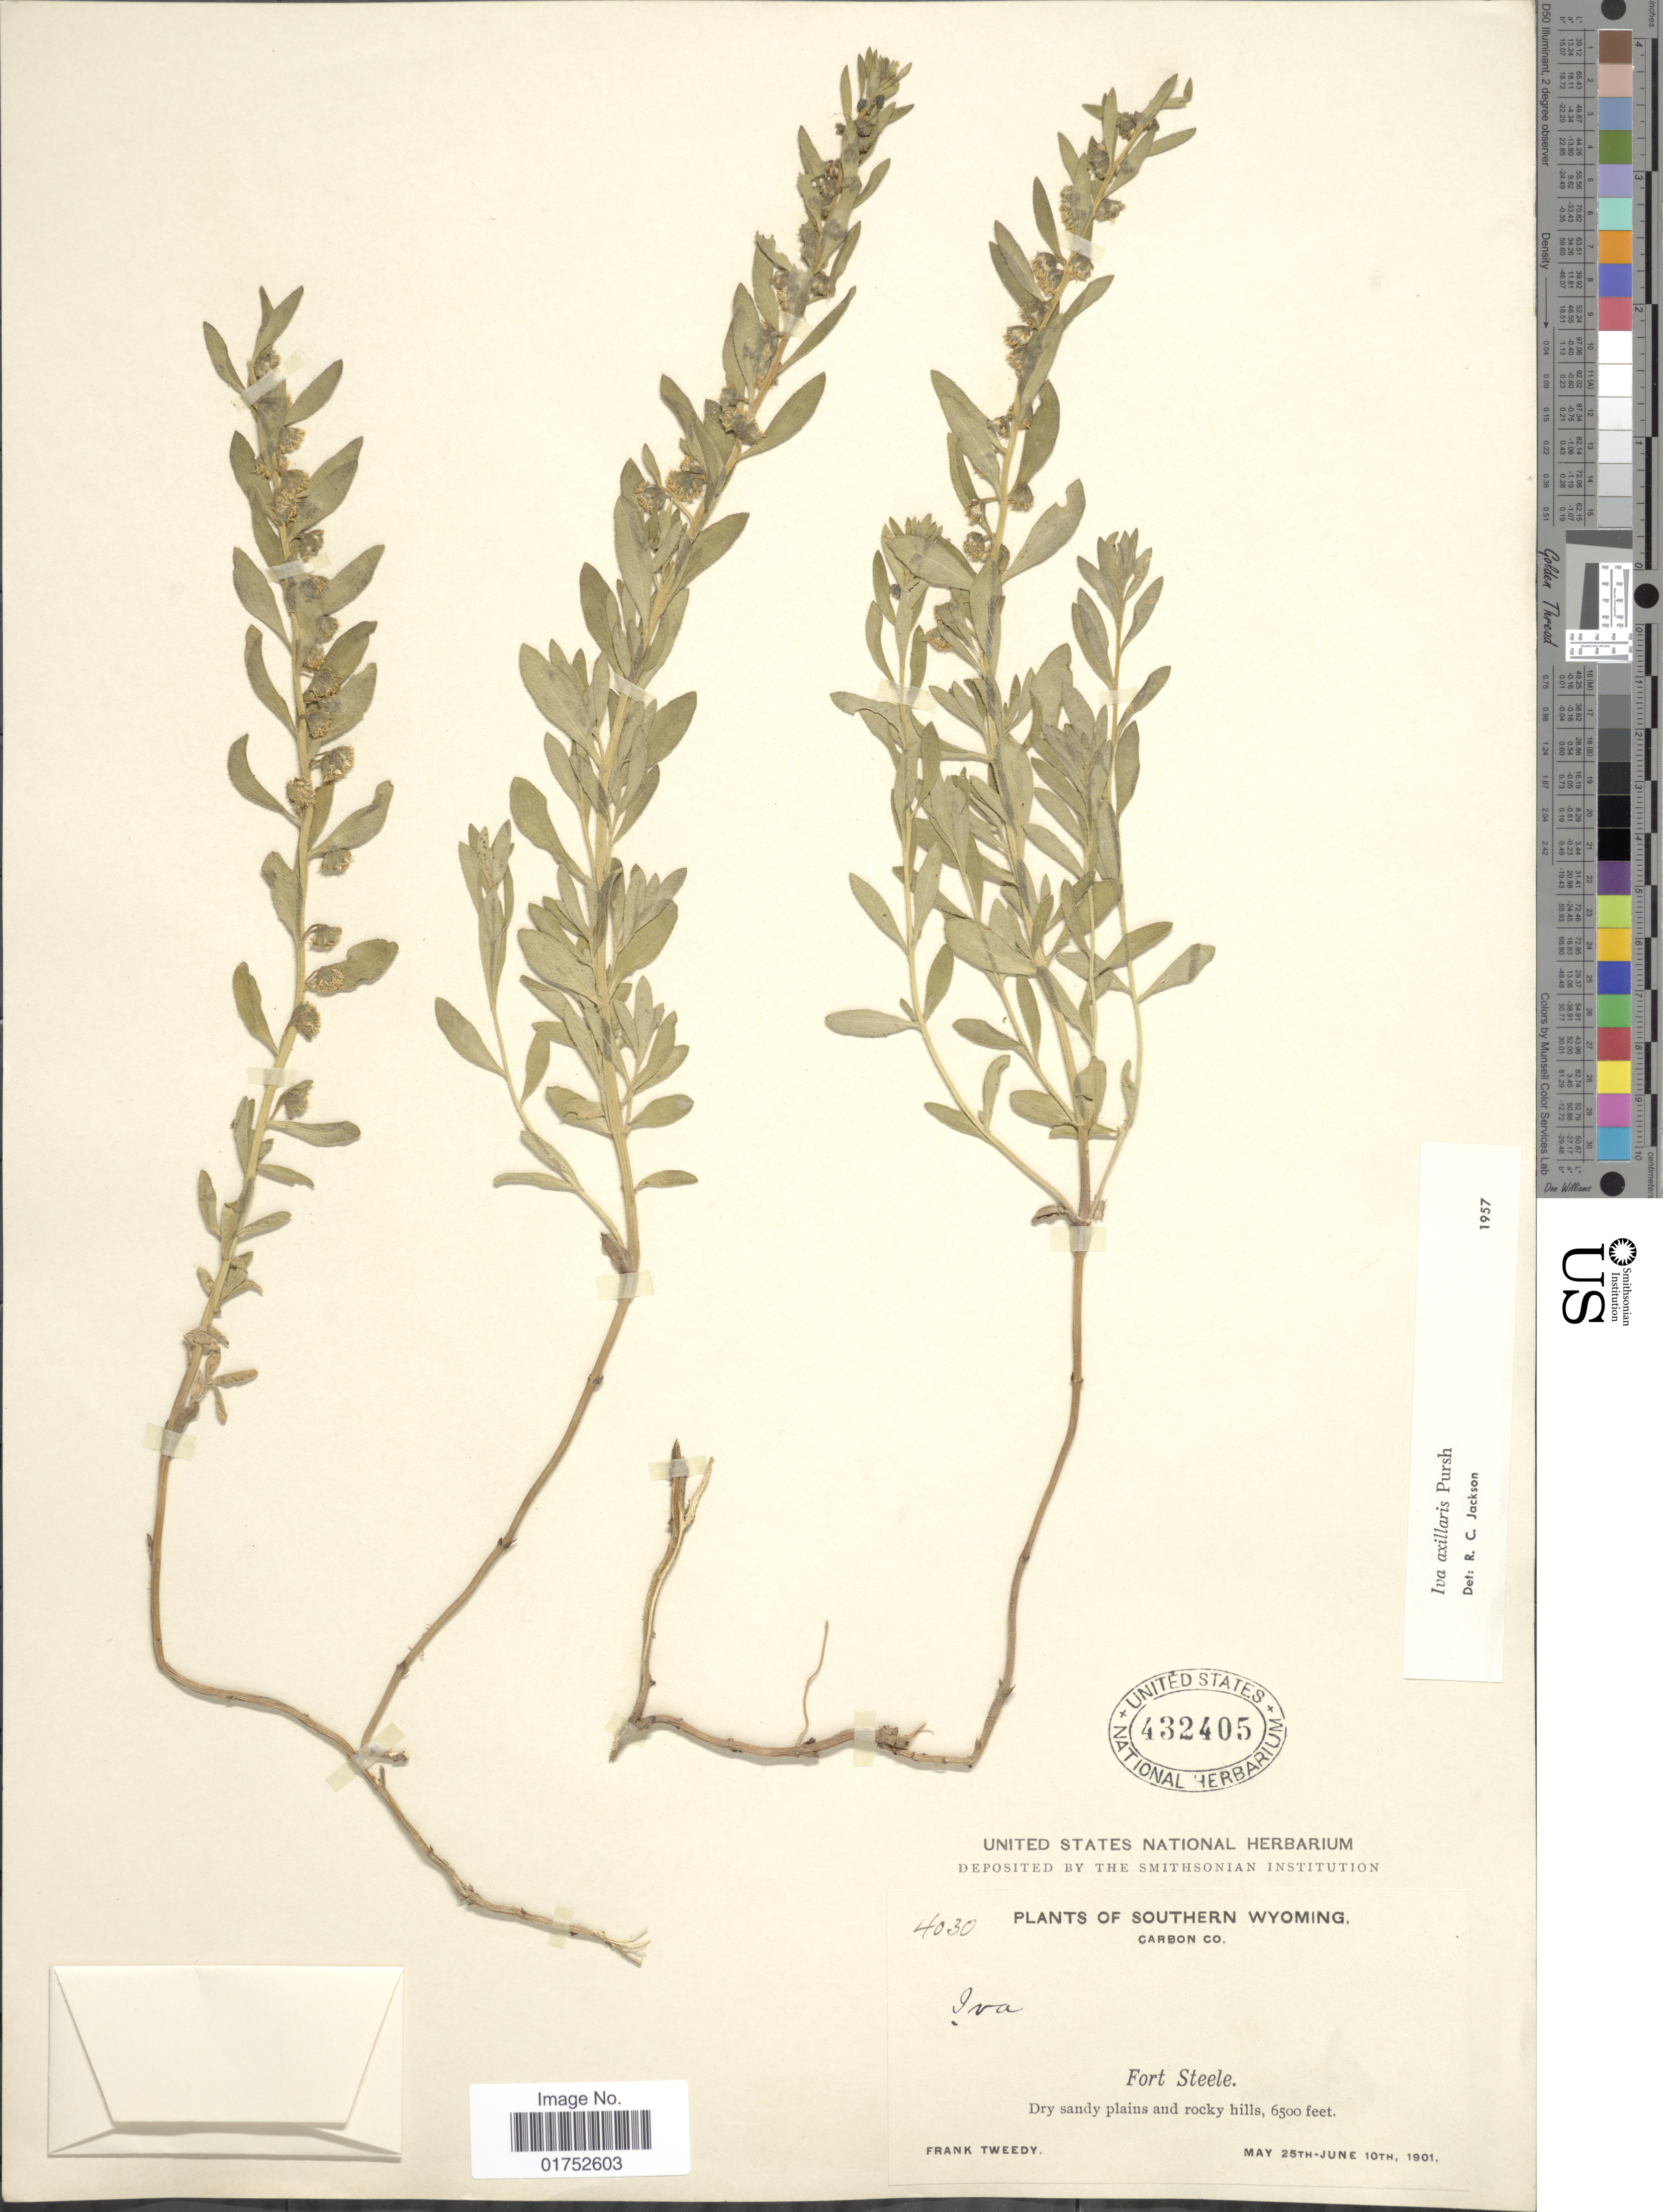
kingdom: Plantae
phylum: Tracheophyta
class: Magnoliopsida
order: Asterales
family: Asteraceae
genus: Iva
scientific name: Iva axillaris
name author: Pursh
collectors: F. Tweedy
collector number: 4030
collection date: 1901-05-25/1901-06-10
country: United States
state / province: Wyoming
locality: Carbon Co., Fort Steele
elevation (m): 1981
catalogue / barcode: US 432405